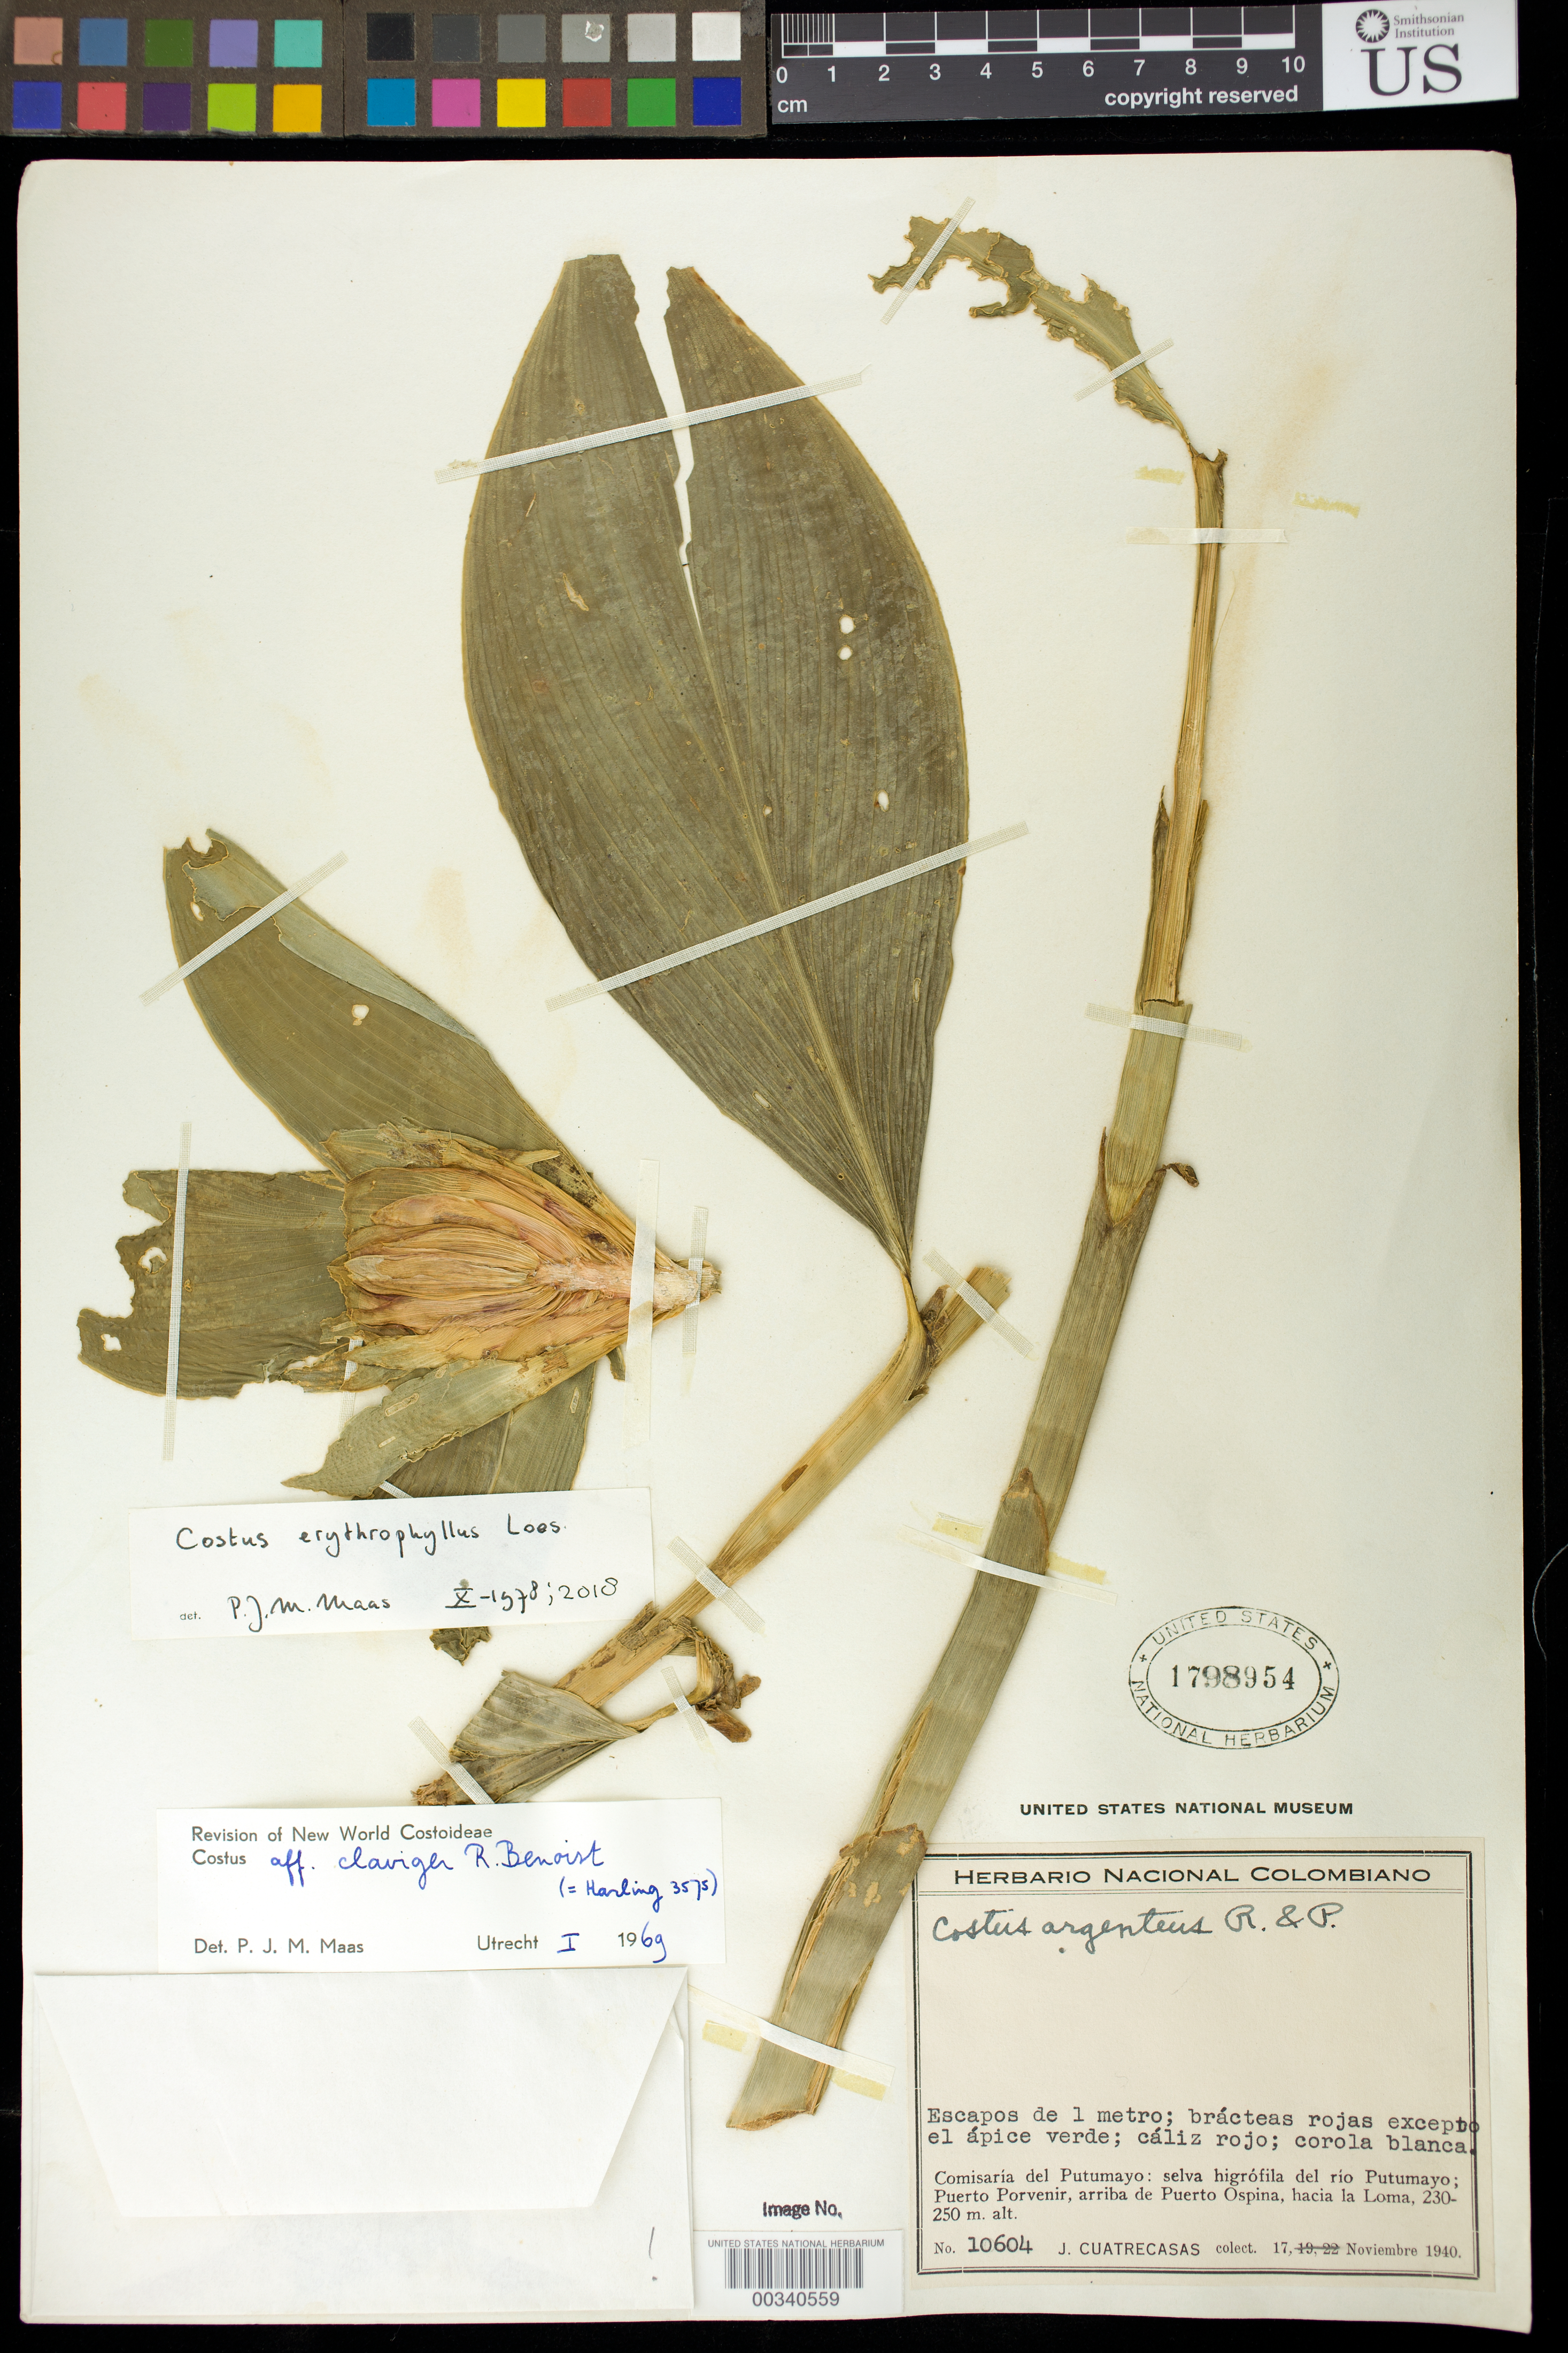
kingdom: Plantae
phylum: Tracheophyta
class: Liliopsida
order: Zingiberales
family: Costaceae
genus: Costus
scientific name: Costus erythrophyllus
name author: Loes.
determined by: Maas, Paul J. M.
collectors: J. Cuatrecasas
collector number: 10604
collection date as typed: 17 Nov 1940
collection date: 1940-11-17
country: Colombia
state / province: Putumayo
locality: Selva higrofila del Rio Putumayo; Puerto porvenir, Arriba de Puerto Ospina, Hacia la Loma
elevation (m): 230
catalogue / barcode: US 1798954